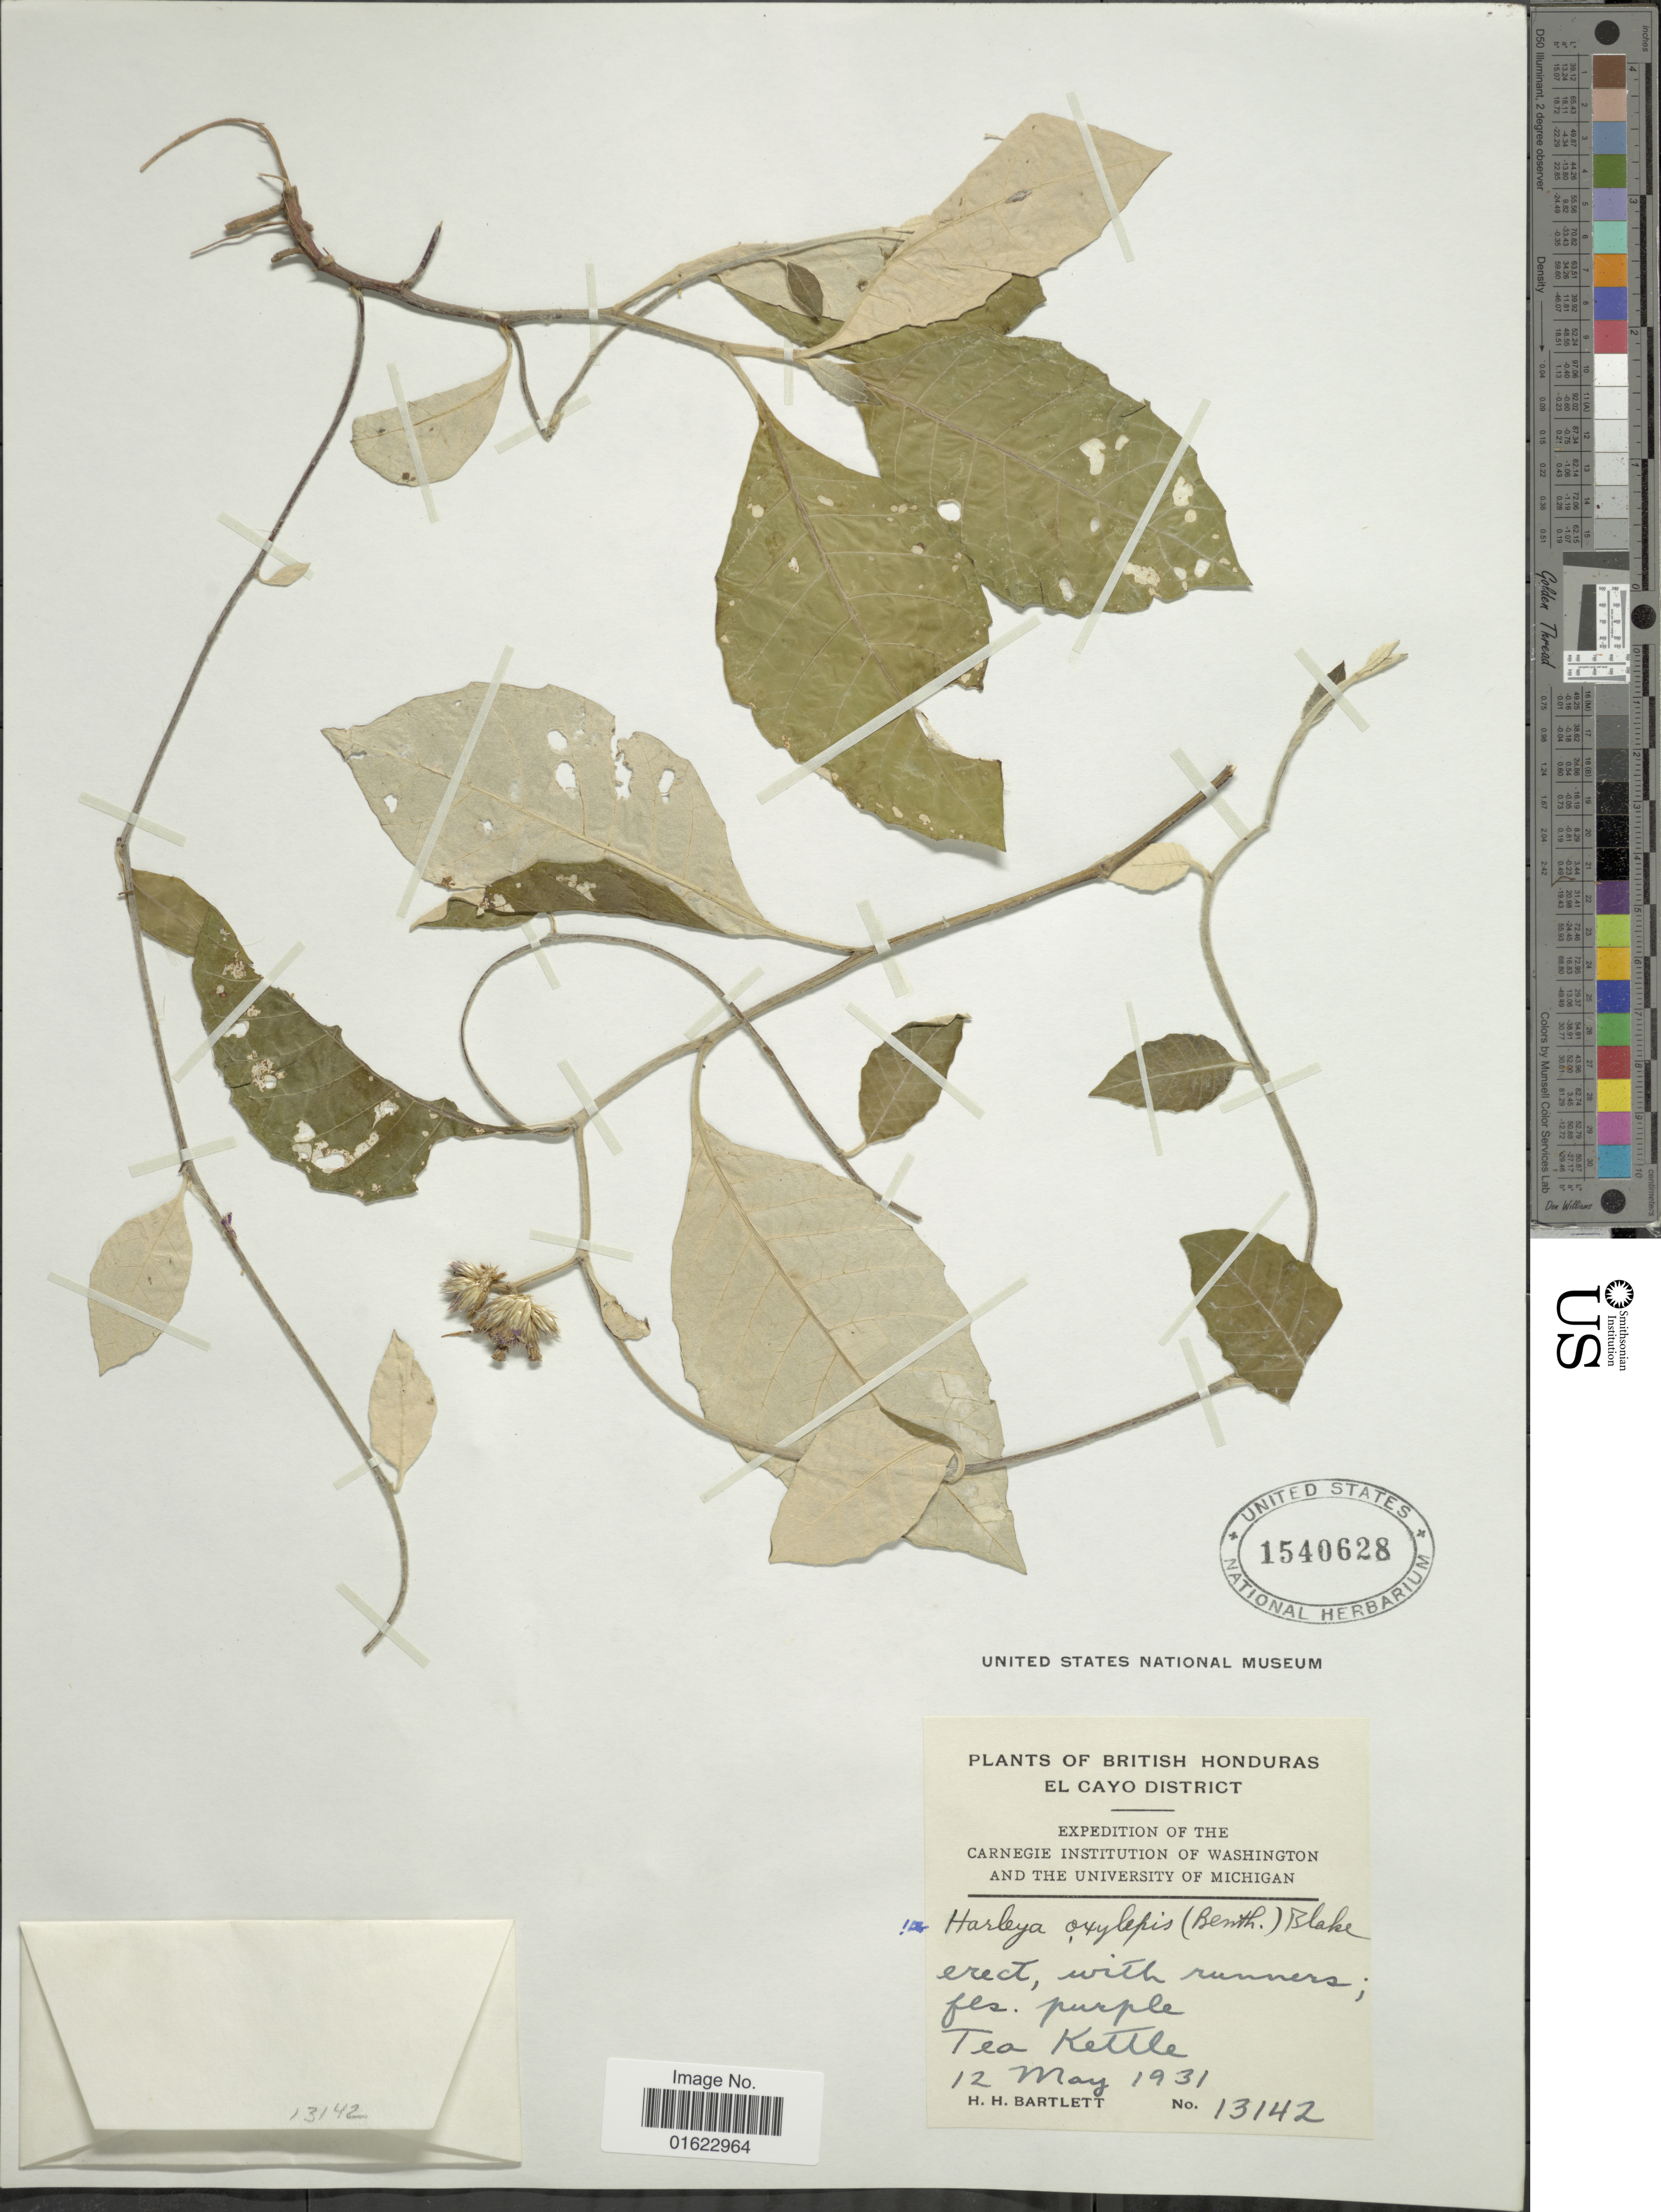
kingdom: Plantae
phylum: Tracheophyta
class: Magnoliopsida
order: Asterales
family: Asteraceae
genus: Harleya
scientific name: Harleya oxylepis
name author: (Benth.) S.F. Blake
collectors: H. H. Bartlett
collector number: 13142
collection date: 1931-05-12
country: Belize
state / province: Cayo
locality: Bristish Honduras. El Cayo District. Tea Kettle.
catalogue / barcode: US 1540628